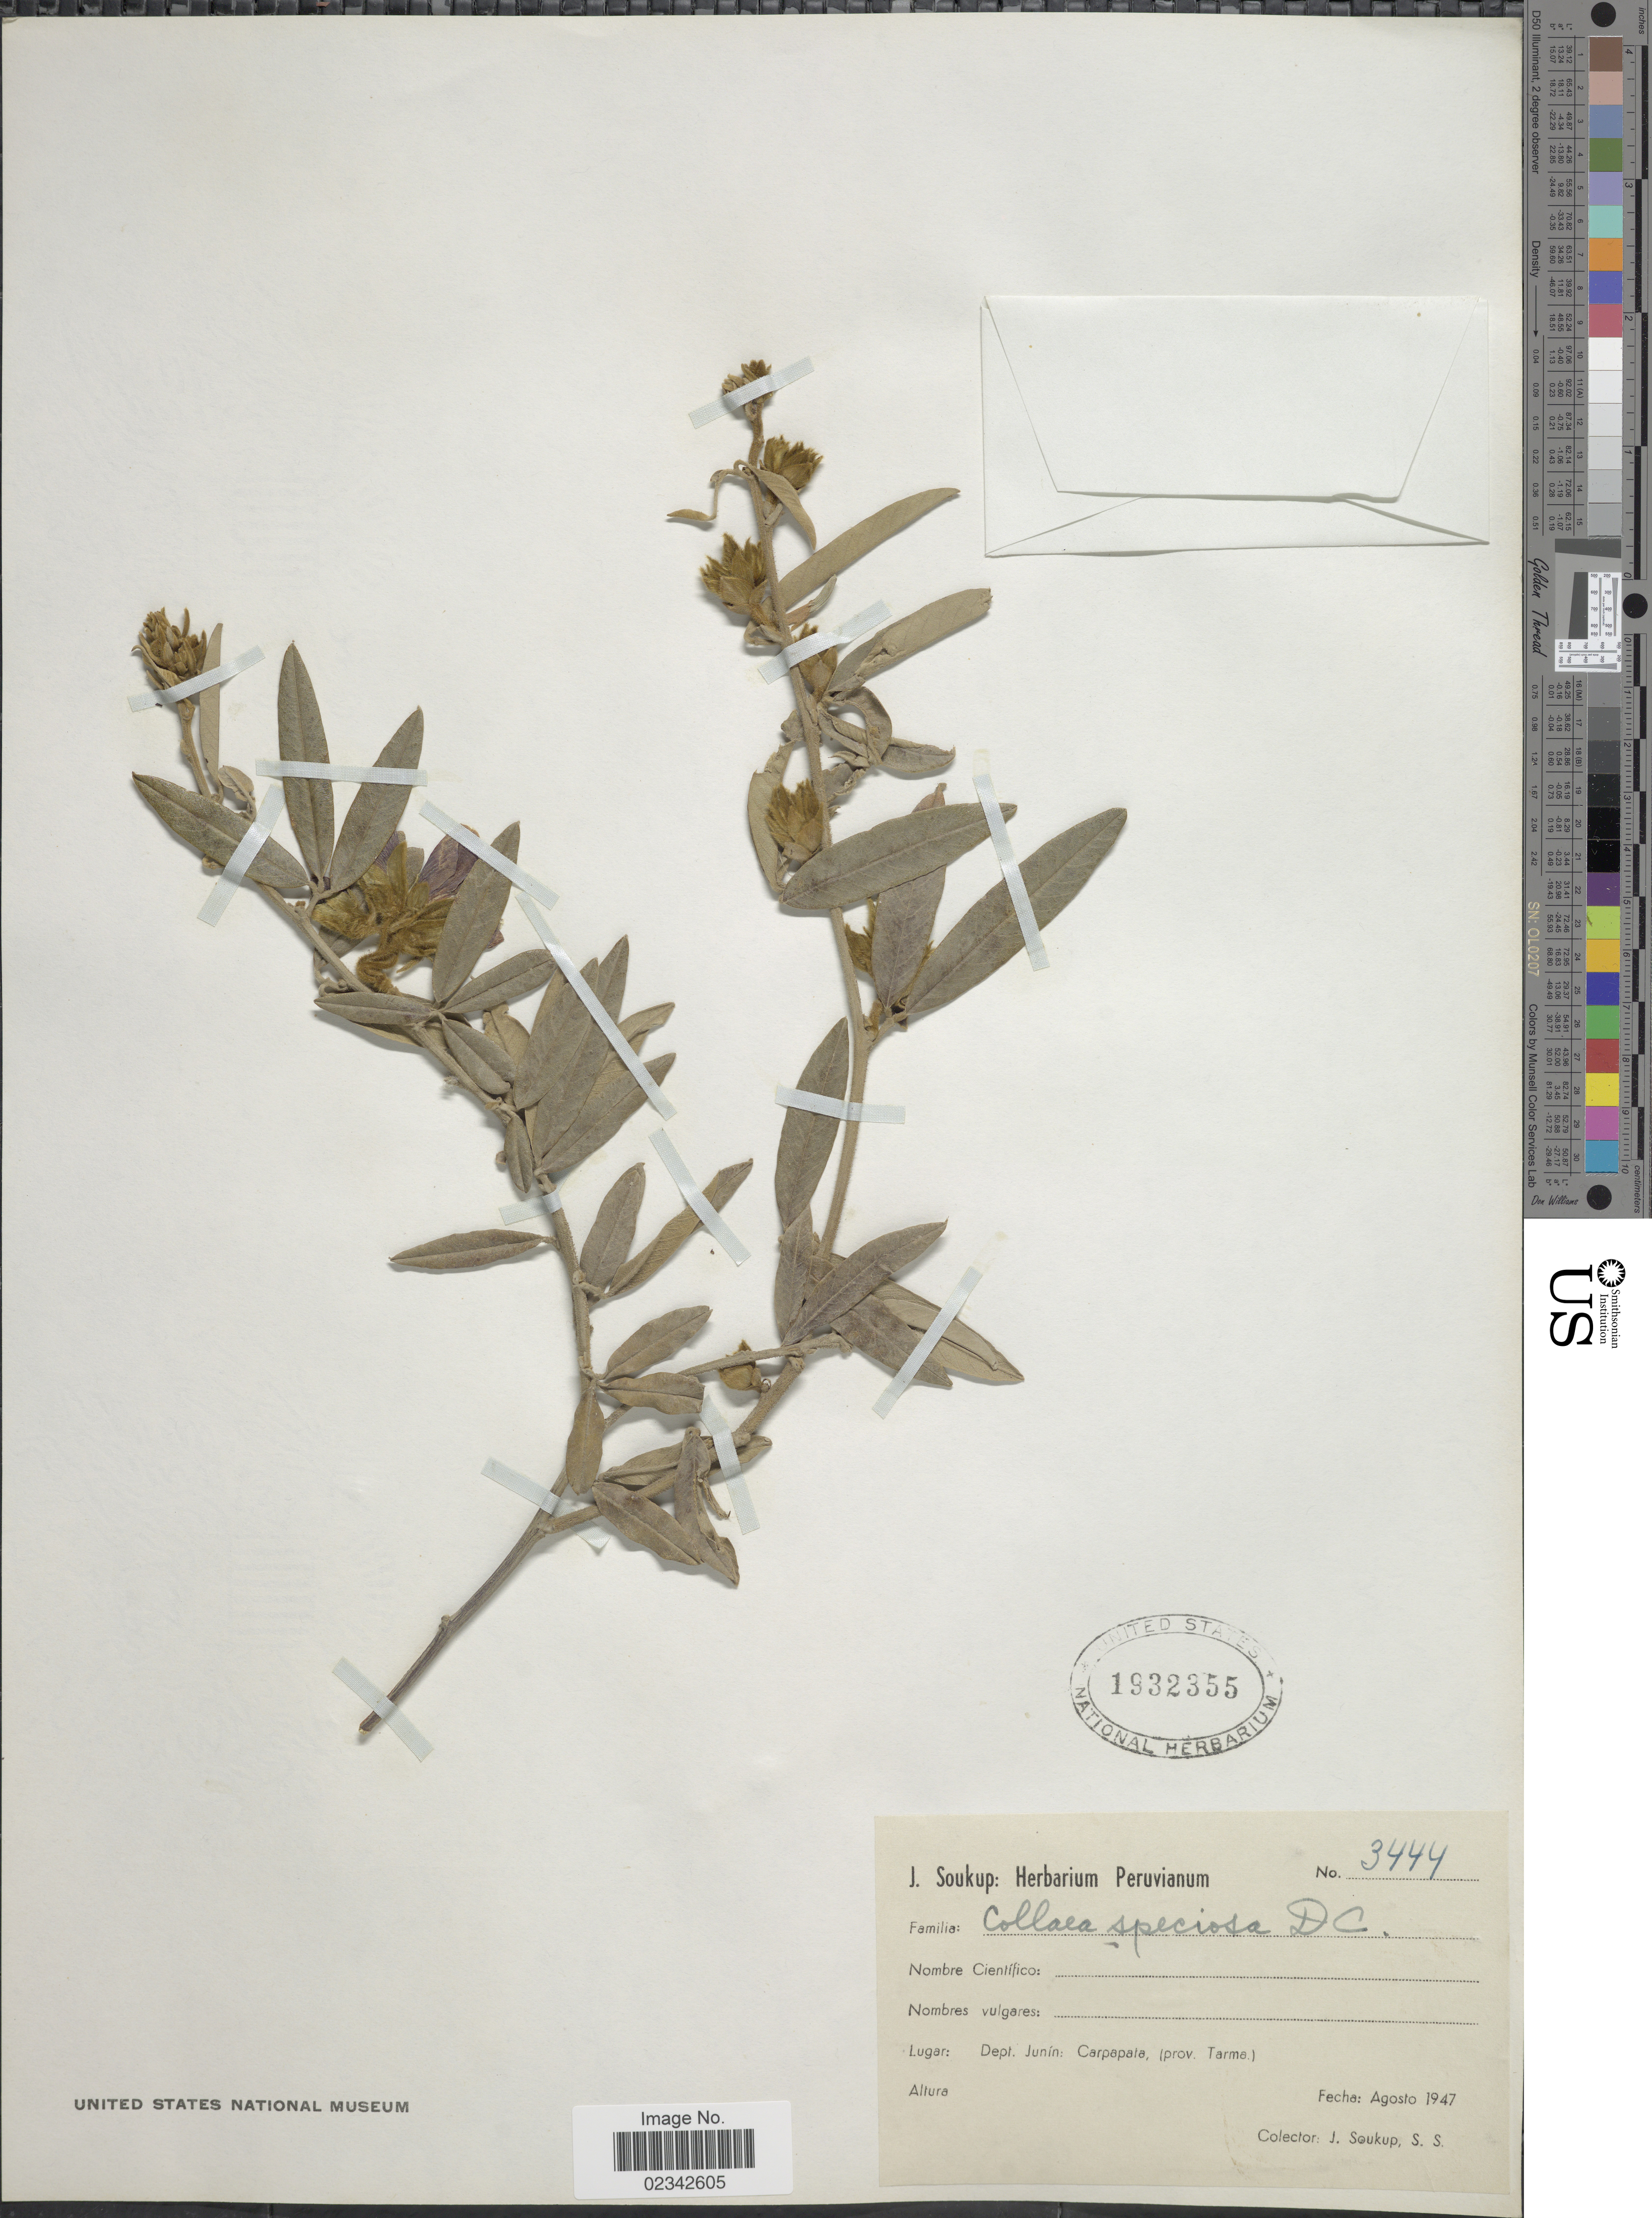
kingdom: Plantae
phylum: Tracheophyta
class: Magnoliopsida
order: Fabales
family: Fabaceae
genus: Collaea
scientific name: Collaea speciosa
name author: (Loisel.) DC.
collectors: S. Soukup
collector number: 3444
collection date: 1947-08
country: Peru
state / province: Junín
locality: Carpapala, (prov. Tarma)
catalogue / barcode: US 1932355